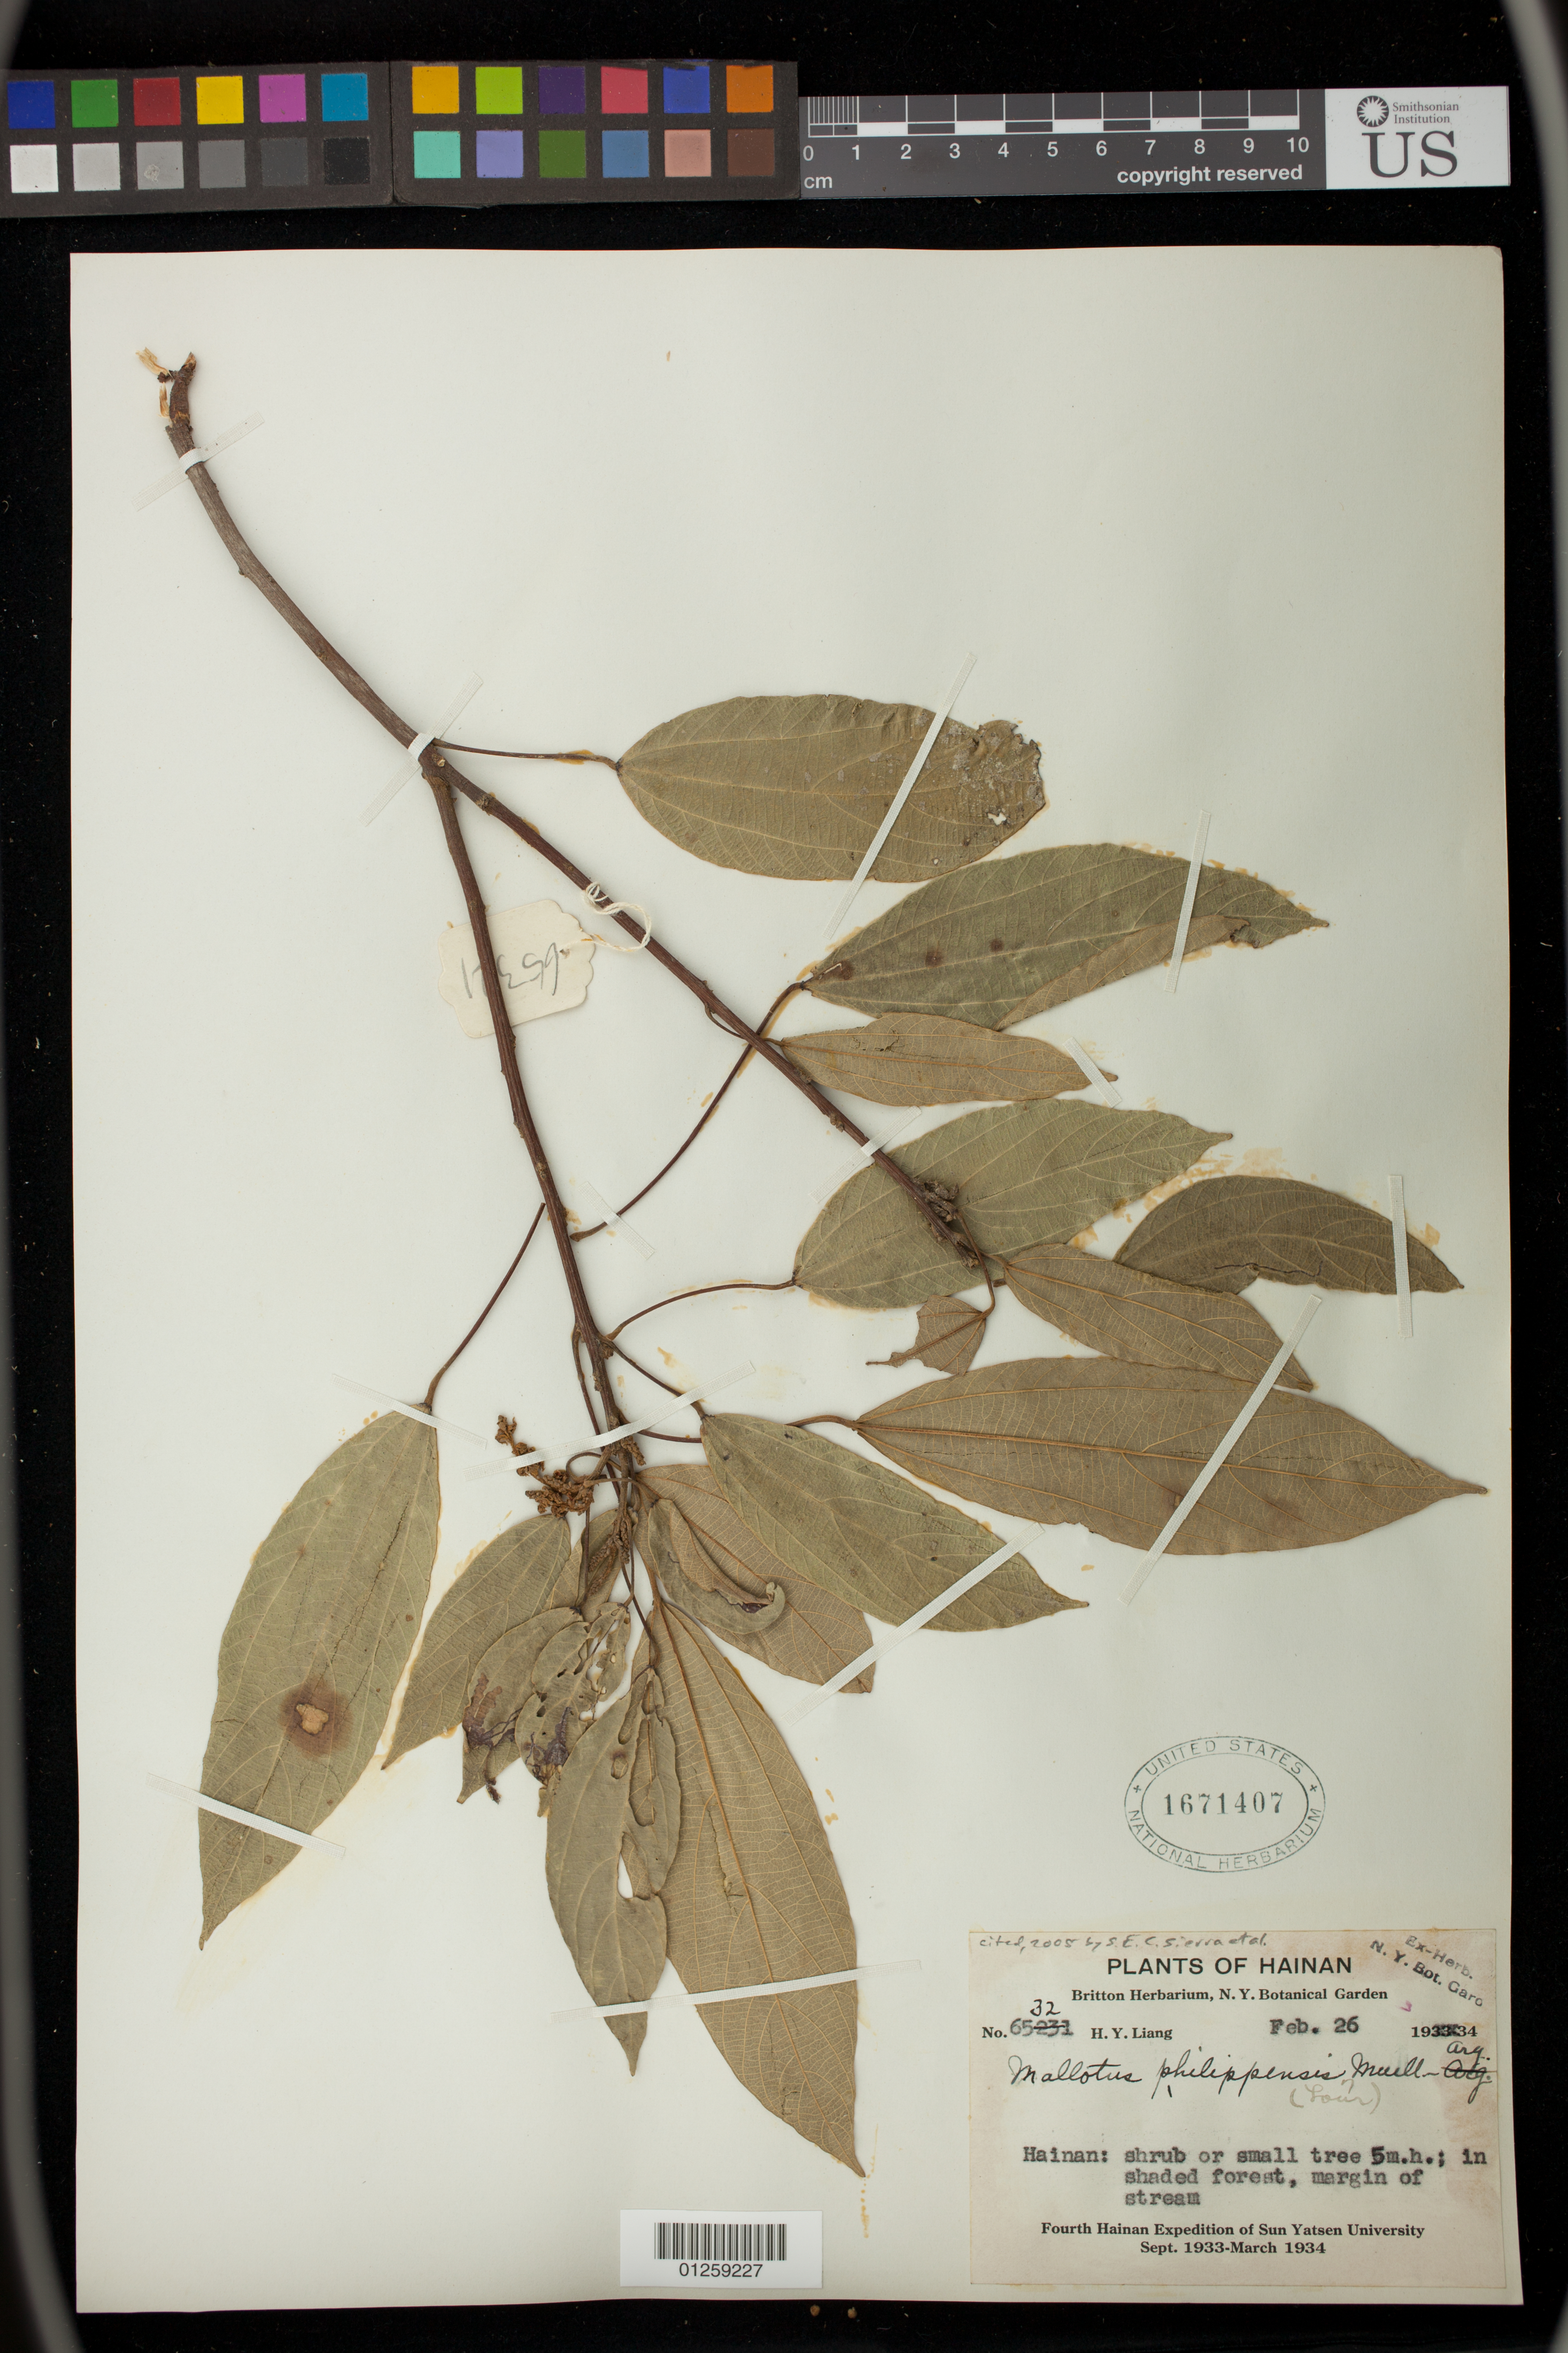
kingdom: Plantae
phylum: Tracheophyta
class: Magnoliopsida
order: Malpighiales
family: Euphorbiaceae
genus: Mallotus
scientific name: Mallotus philippensis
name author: (Lam.) Müll. Arg.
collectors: H. Y. Liang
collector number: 65321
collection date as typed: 26 Feb 1934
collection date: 1934-02-26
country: China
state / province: Hainan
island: Hainan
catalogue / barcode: US 1671407